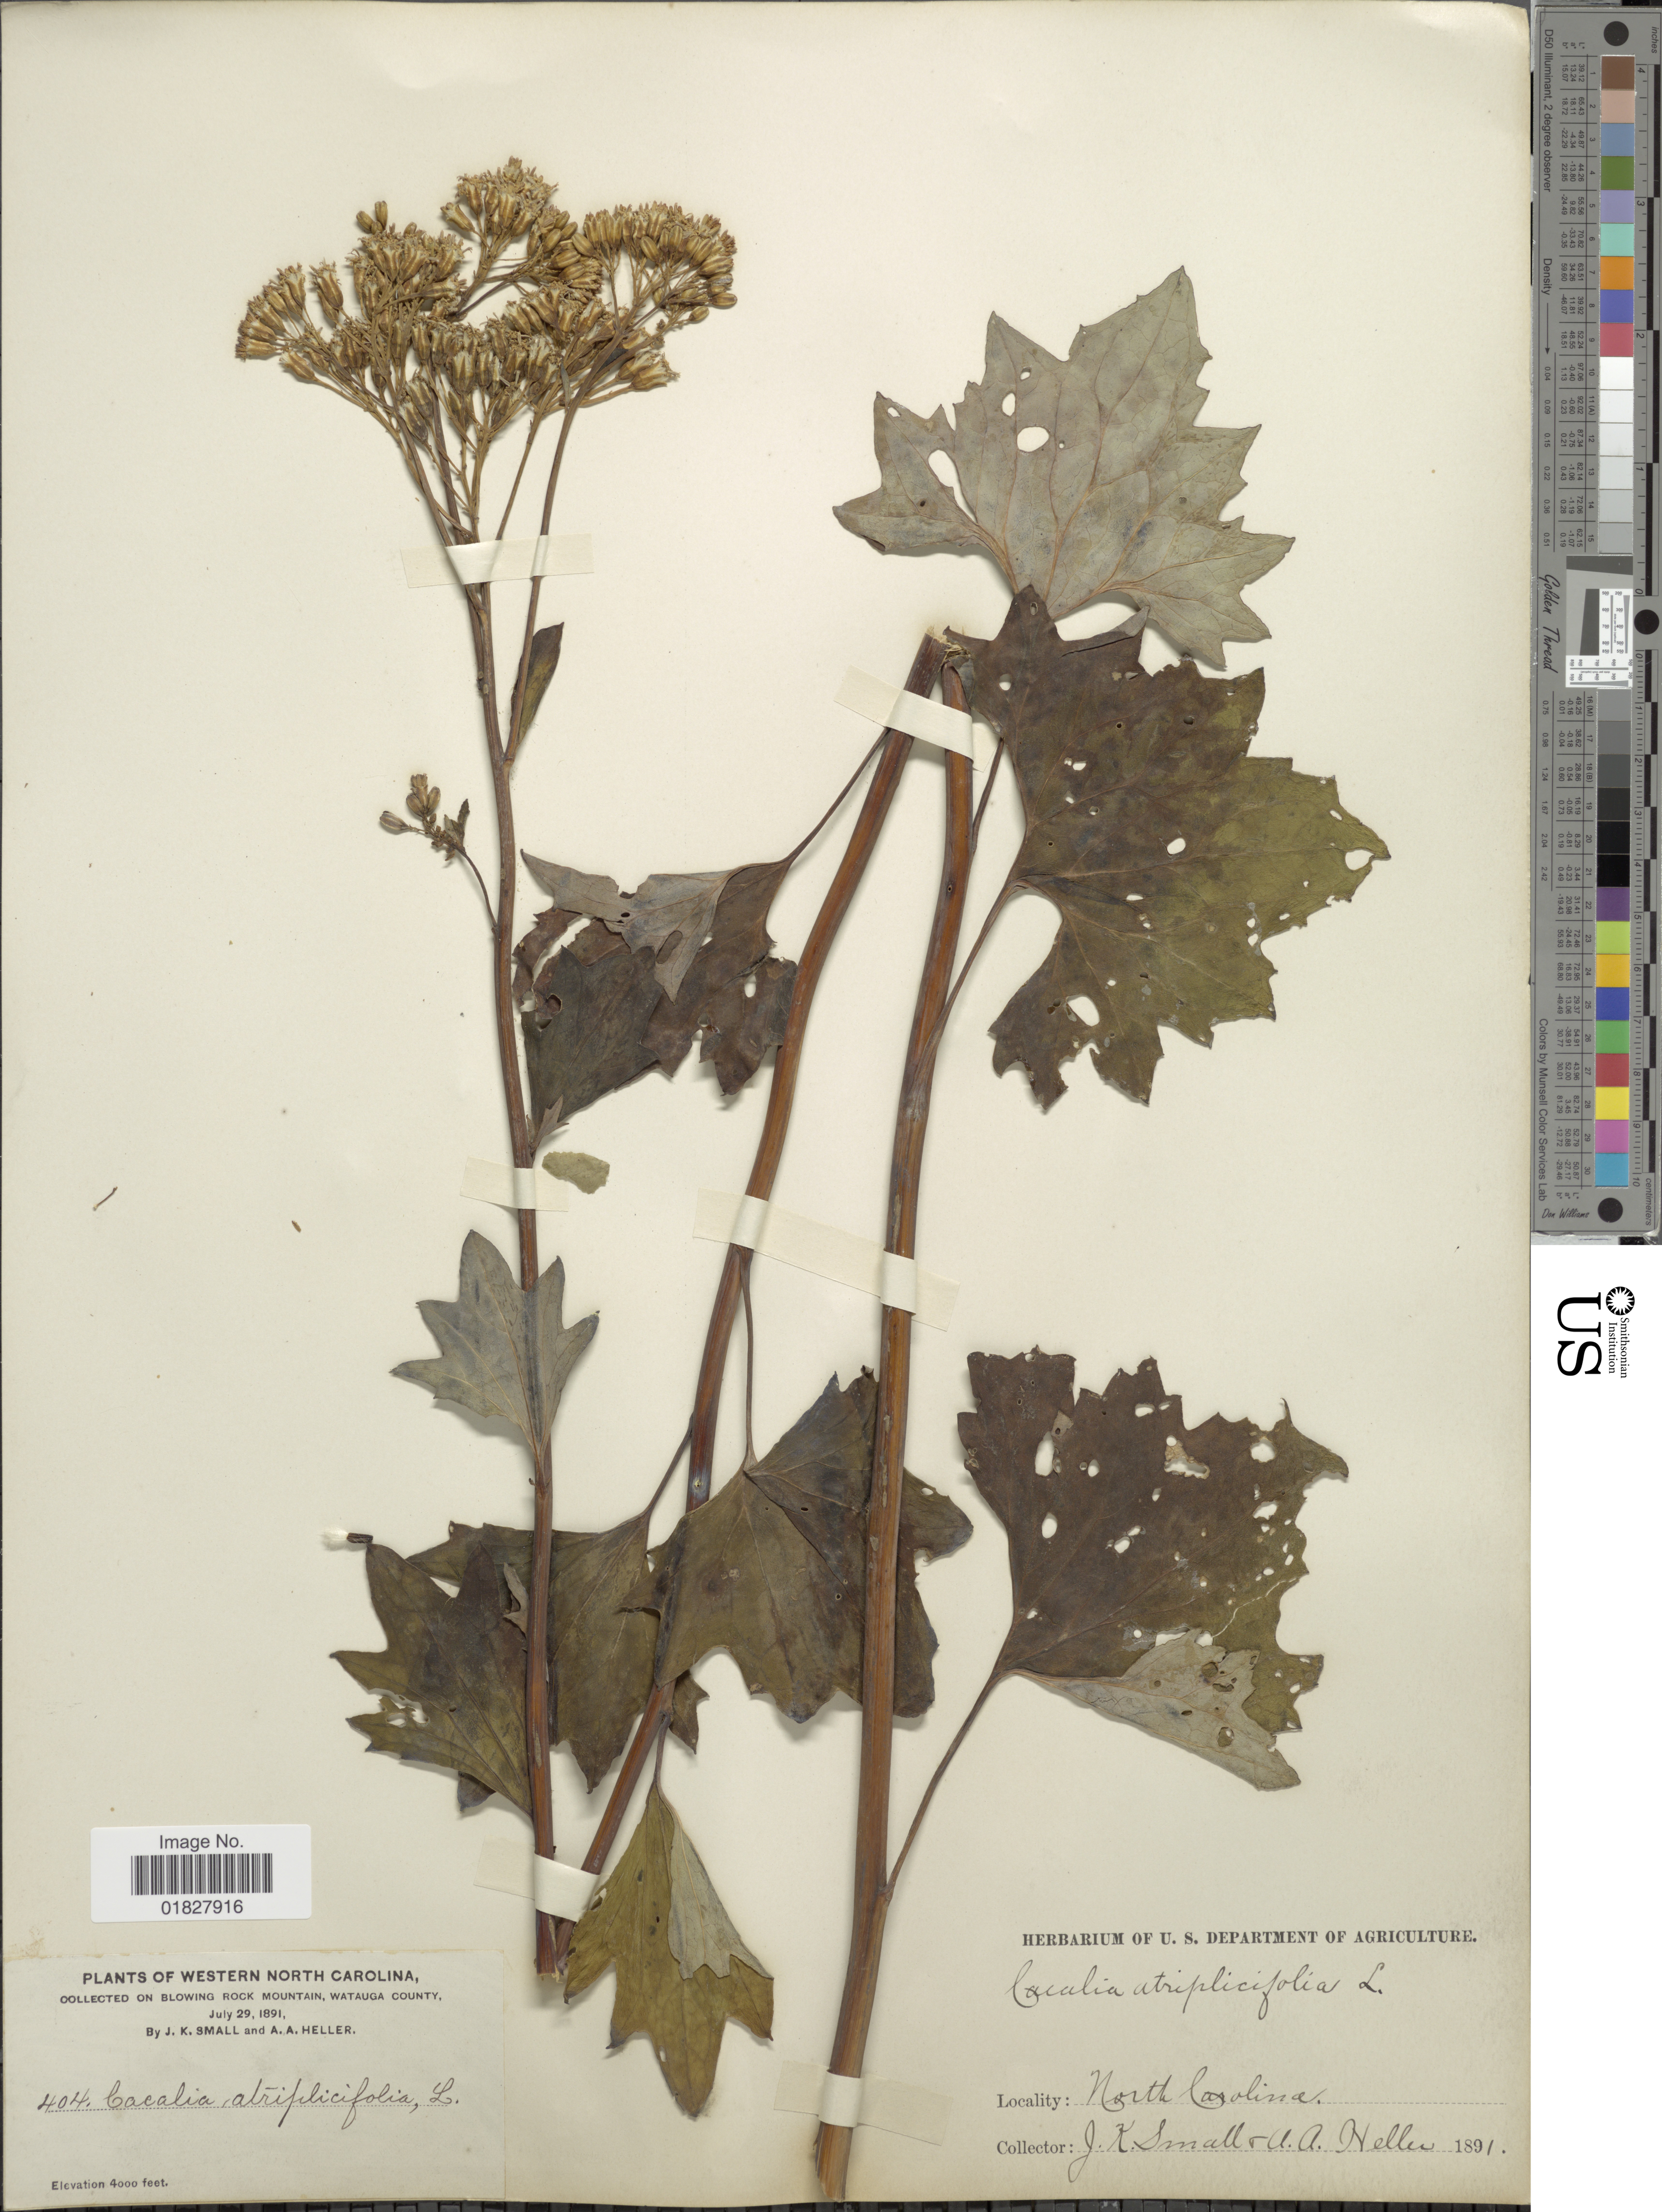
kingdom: Plantae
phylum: Tracheophyta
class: Magnoliopsida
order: Asterales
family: Asteraceae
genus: Arnoglossum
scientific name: Arnoglossum atriplicifolium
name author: (L.) H. Rob.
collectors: J. K. Small & A. A. Heller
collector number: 404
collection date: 1891-07-29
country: United States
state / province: North Carolina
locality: Western North Carolina, Blowing Rock Mountain, Watauga County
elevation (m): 1219